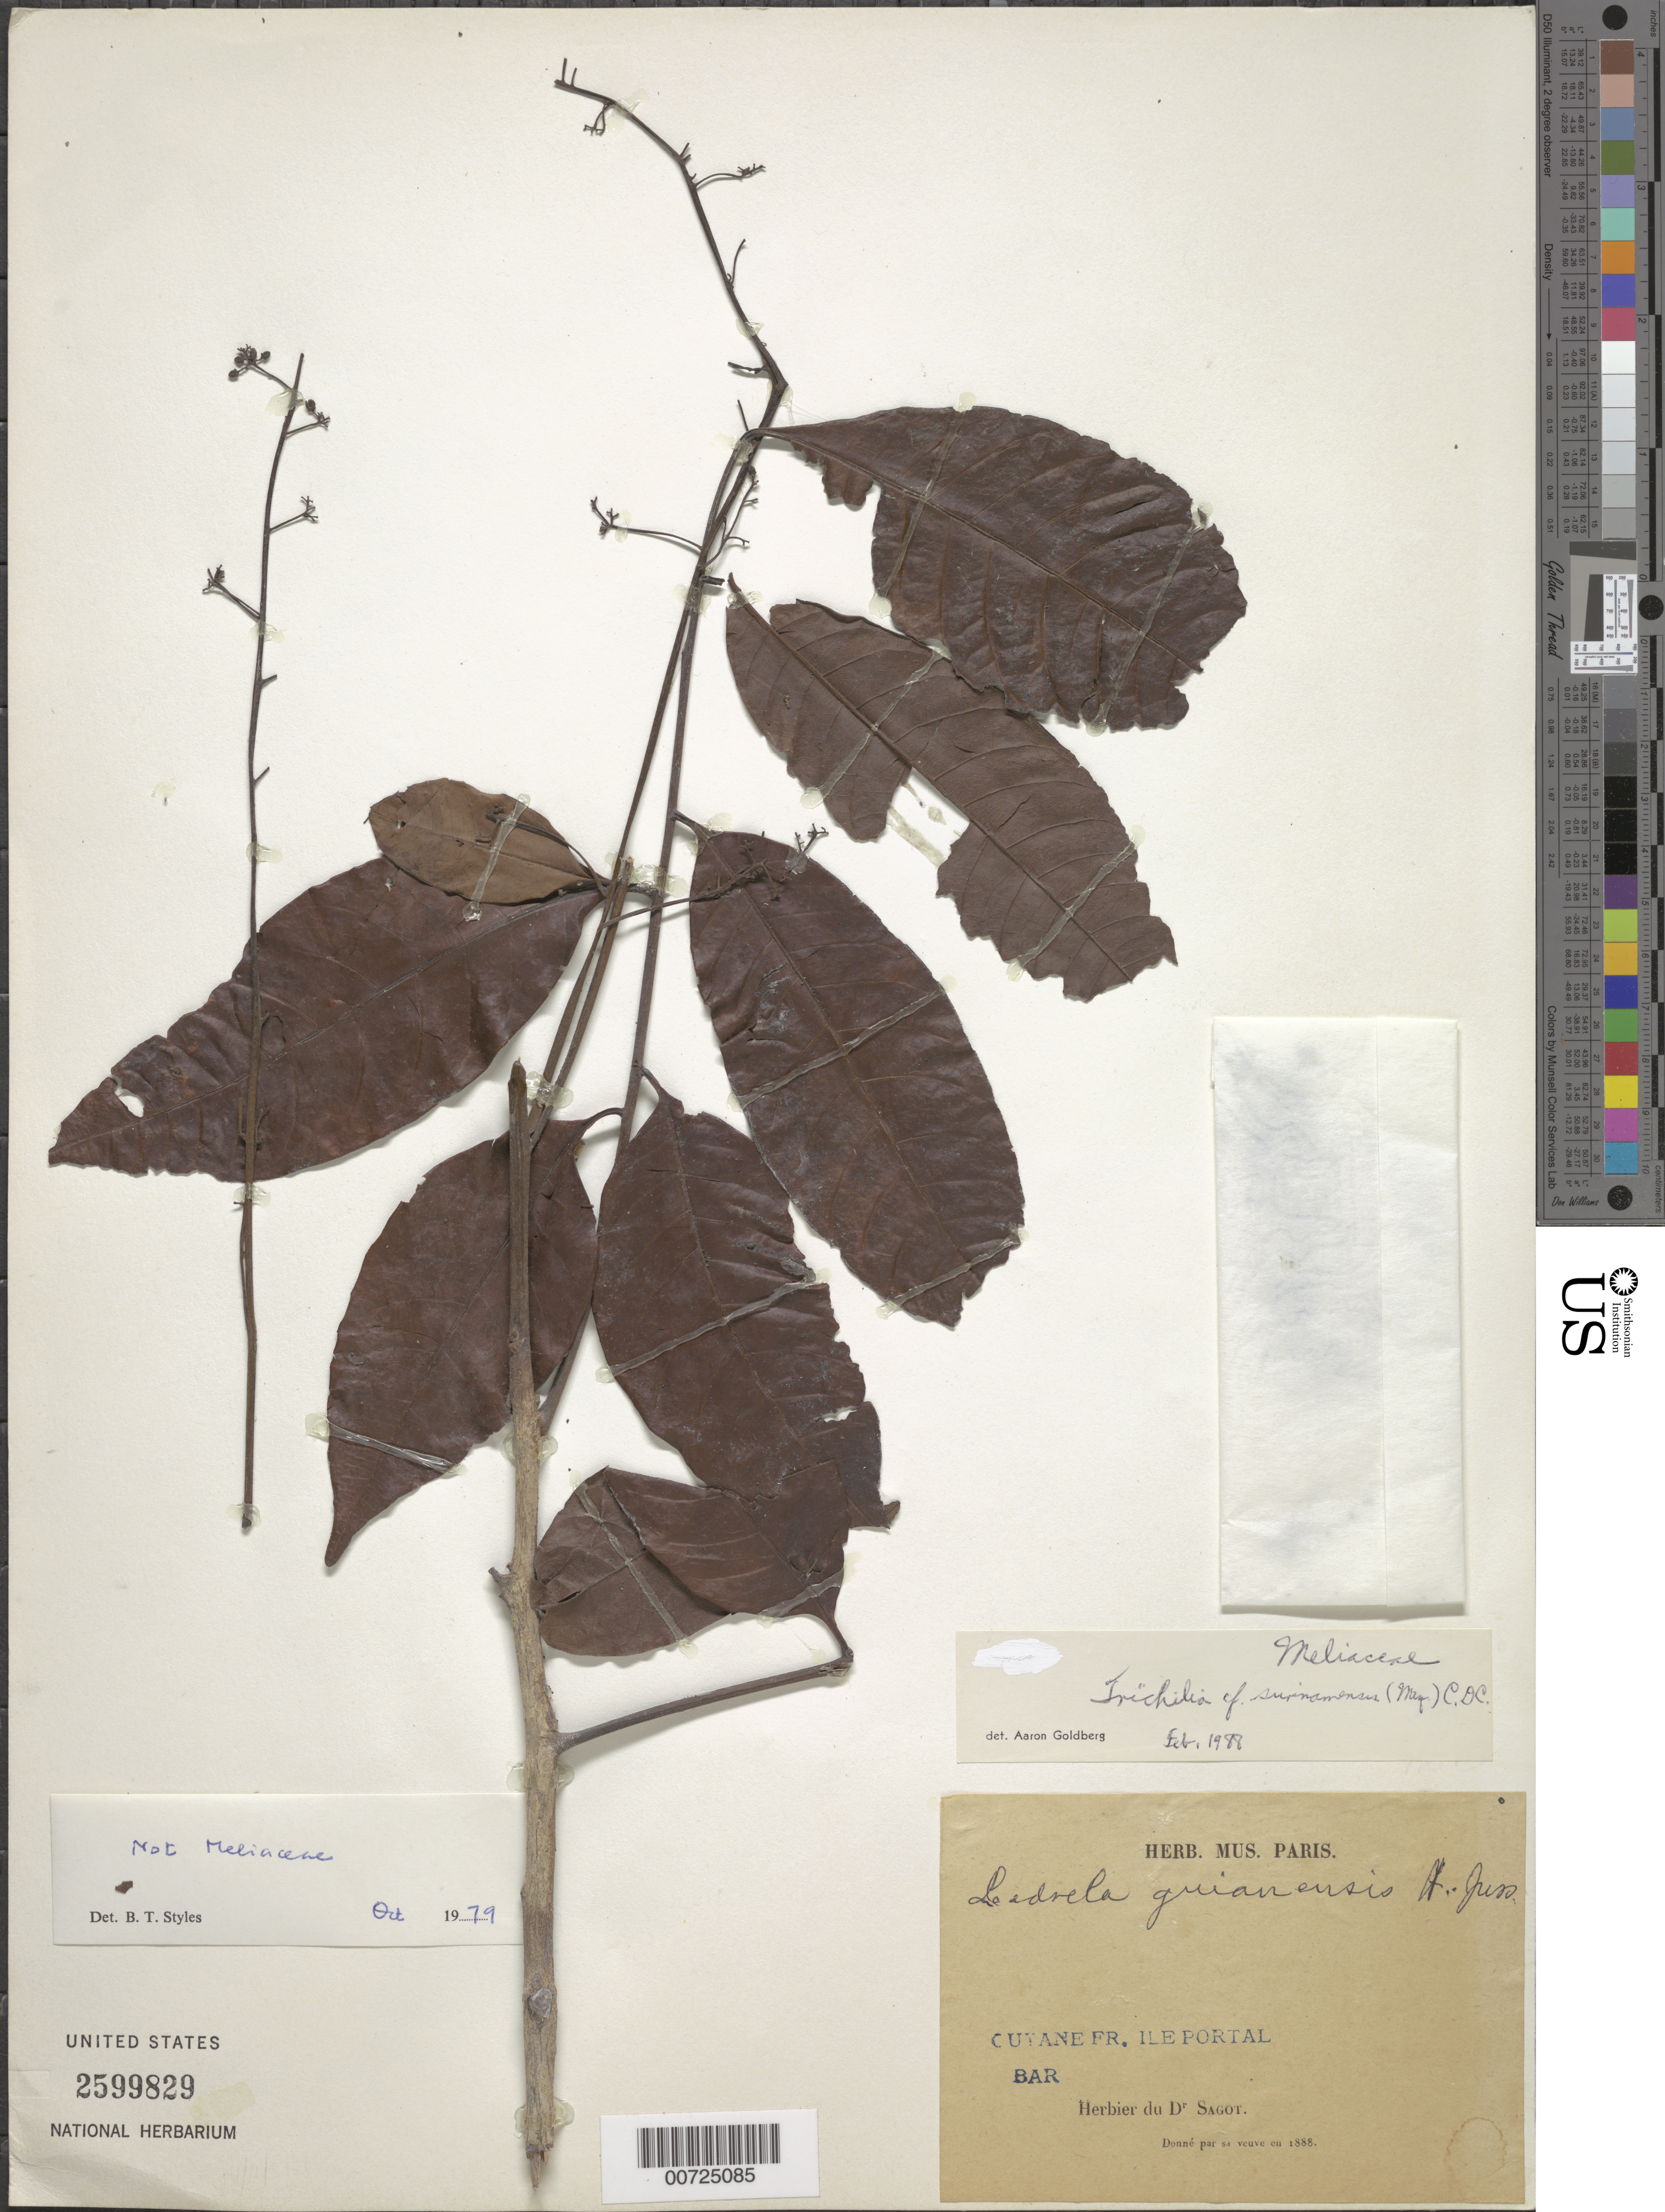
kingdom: Plantae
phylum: Tracheophyta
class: Magnoliopsida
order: Sapindales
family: Meliaceae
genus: Trichilia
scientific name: Trichilia surinamensis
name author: (Miq.) C. DC.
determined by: Goldberg, Aaron, (US), NMNH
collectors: P. A. Sagot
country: French Guiana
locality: Ile Portal Bar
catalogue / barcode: US 2599829